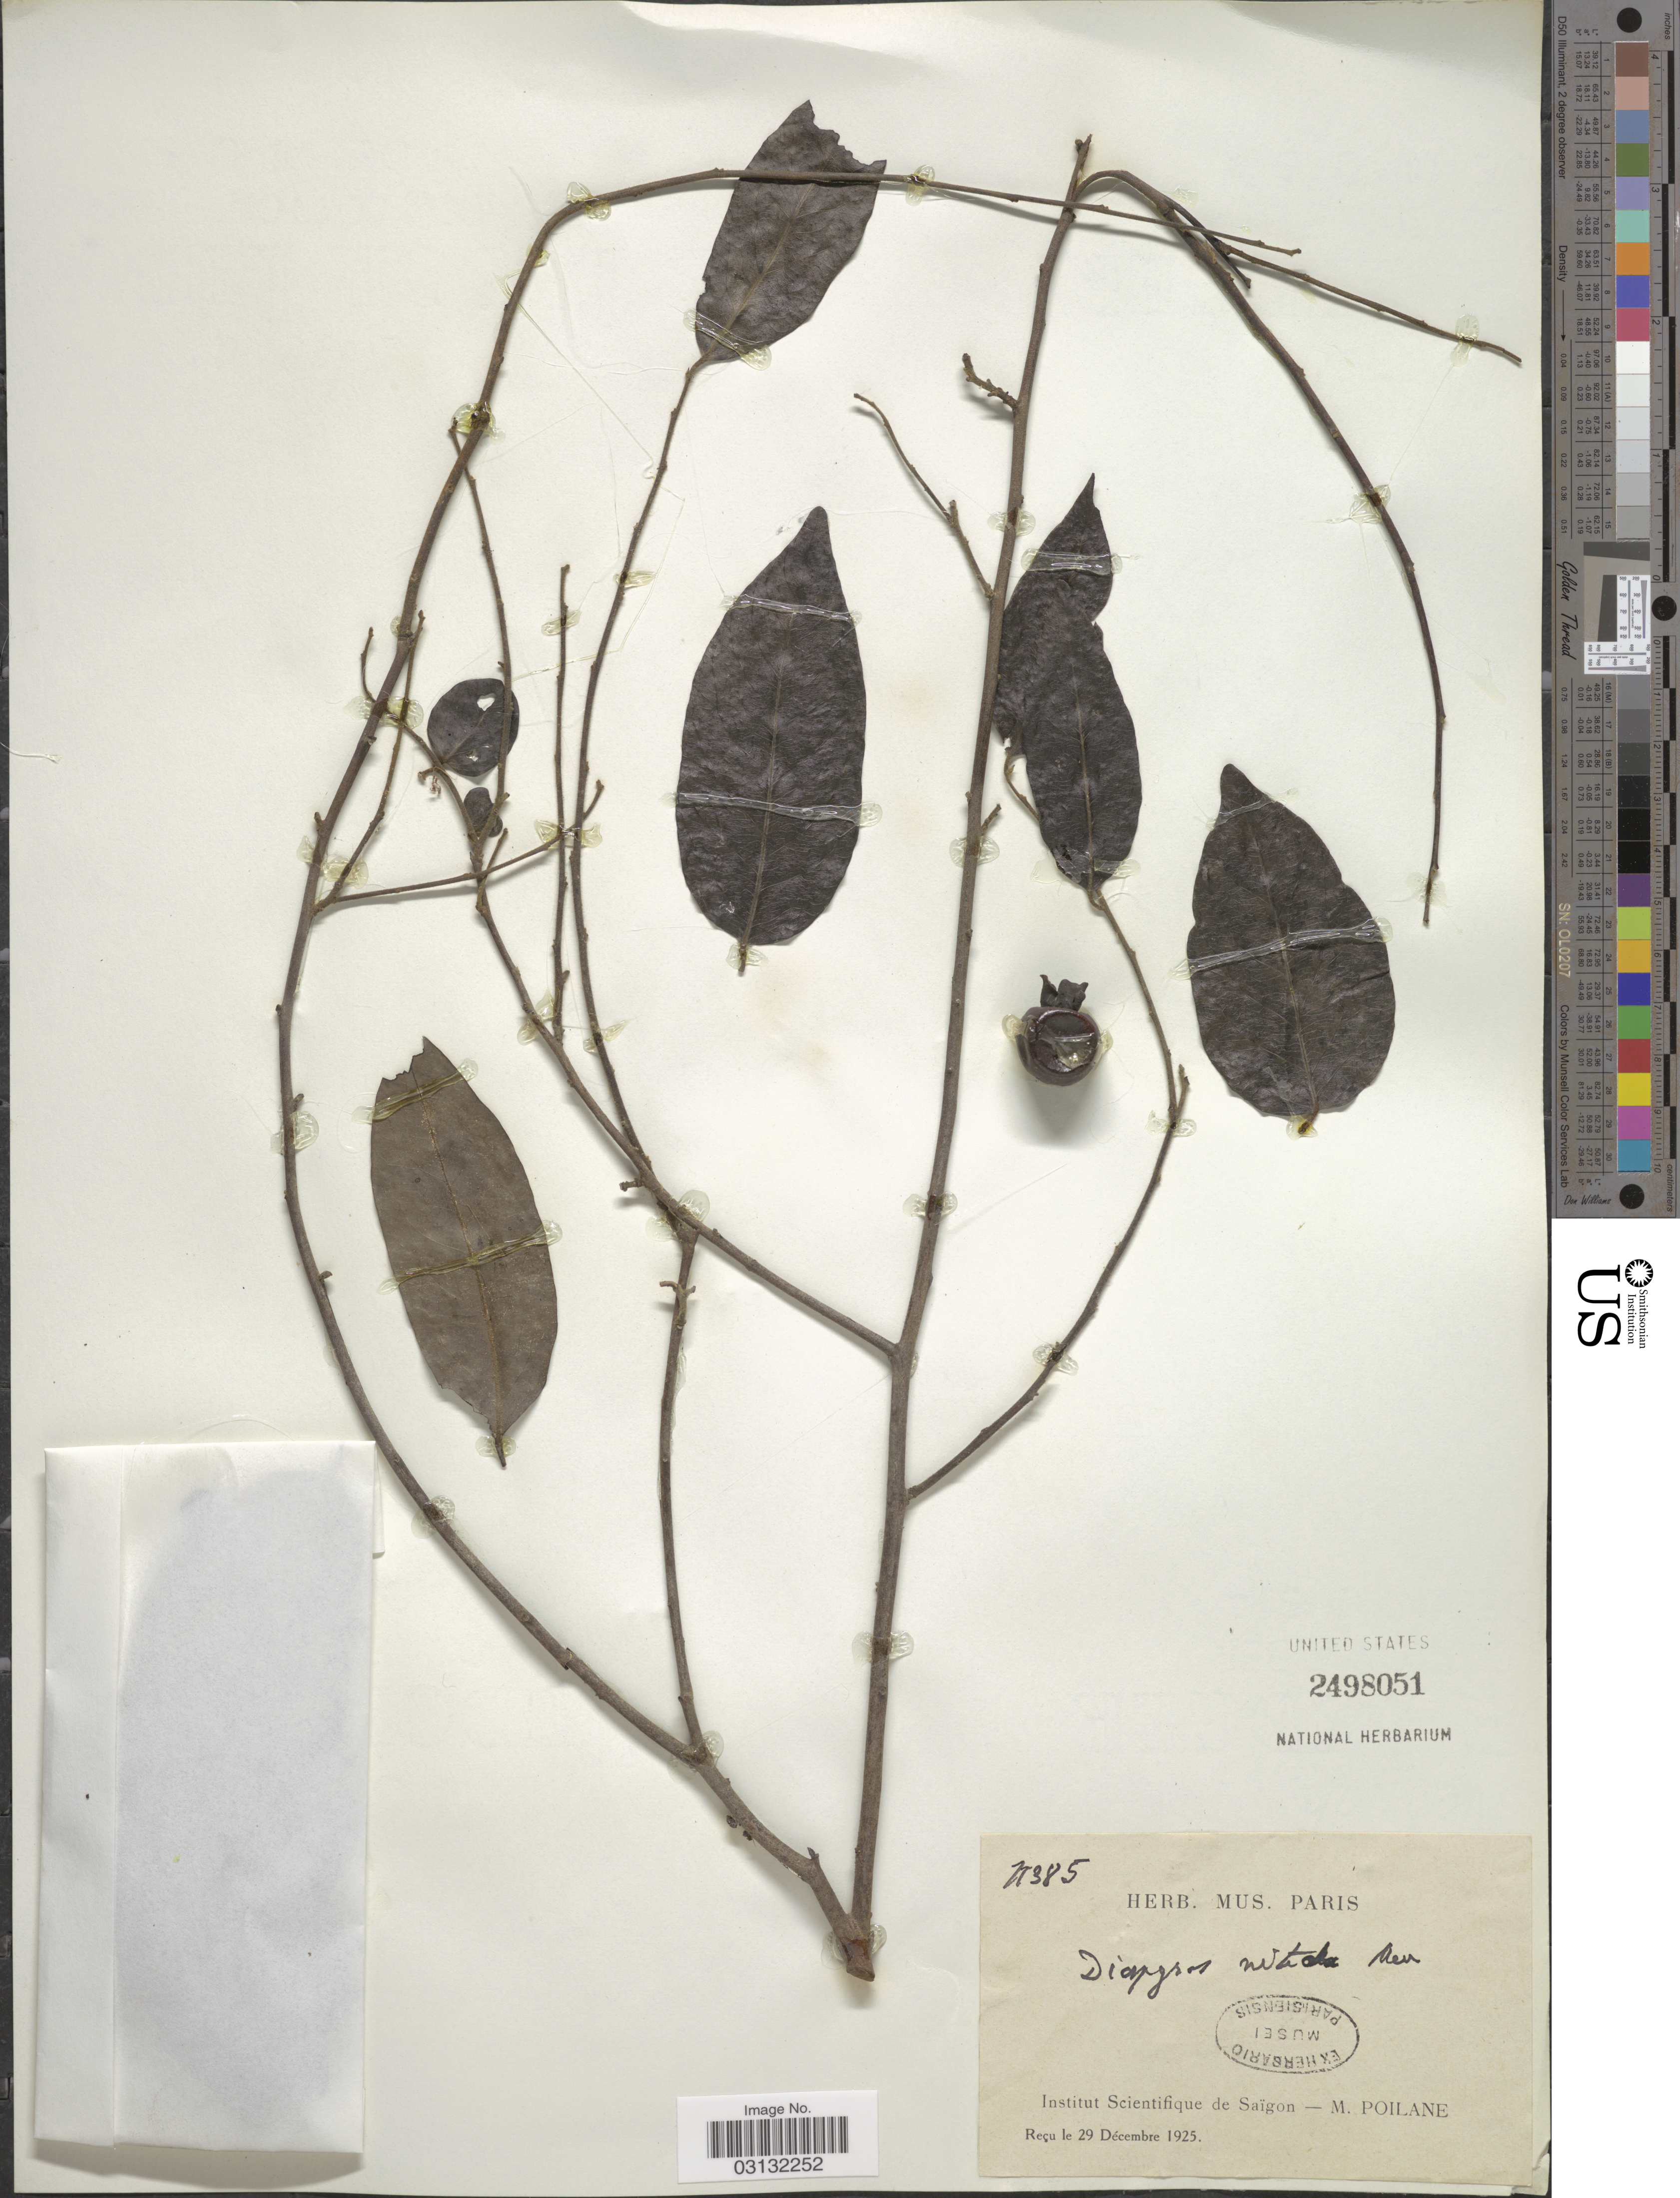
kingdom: Plantae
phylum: Tracheophyta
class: Magnoliopsida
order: Ericales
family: Ebenaceae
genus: Diospyros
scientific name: Diospyros nitida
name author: Merr.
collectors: E. Poilane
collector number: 385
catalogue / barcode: US 2498051